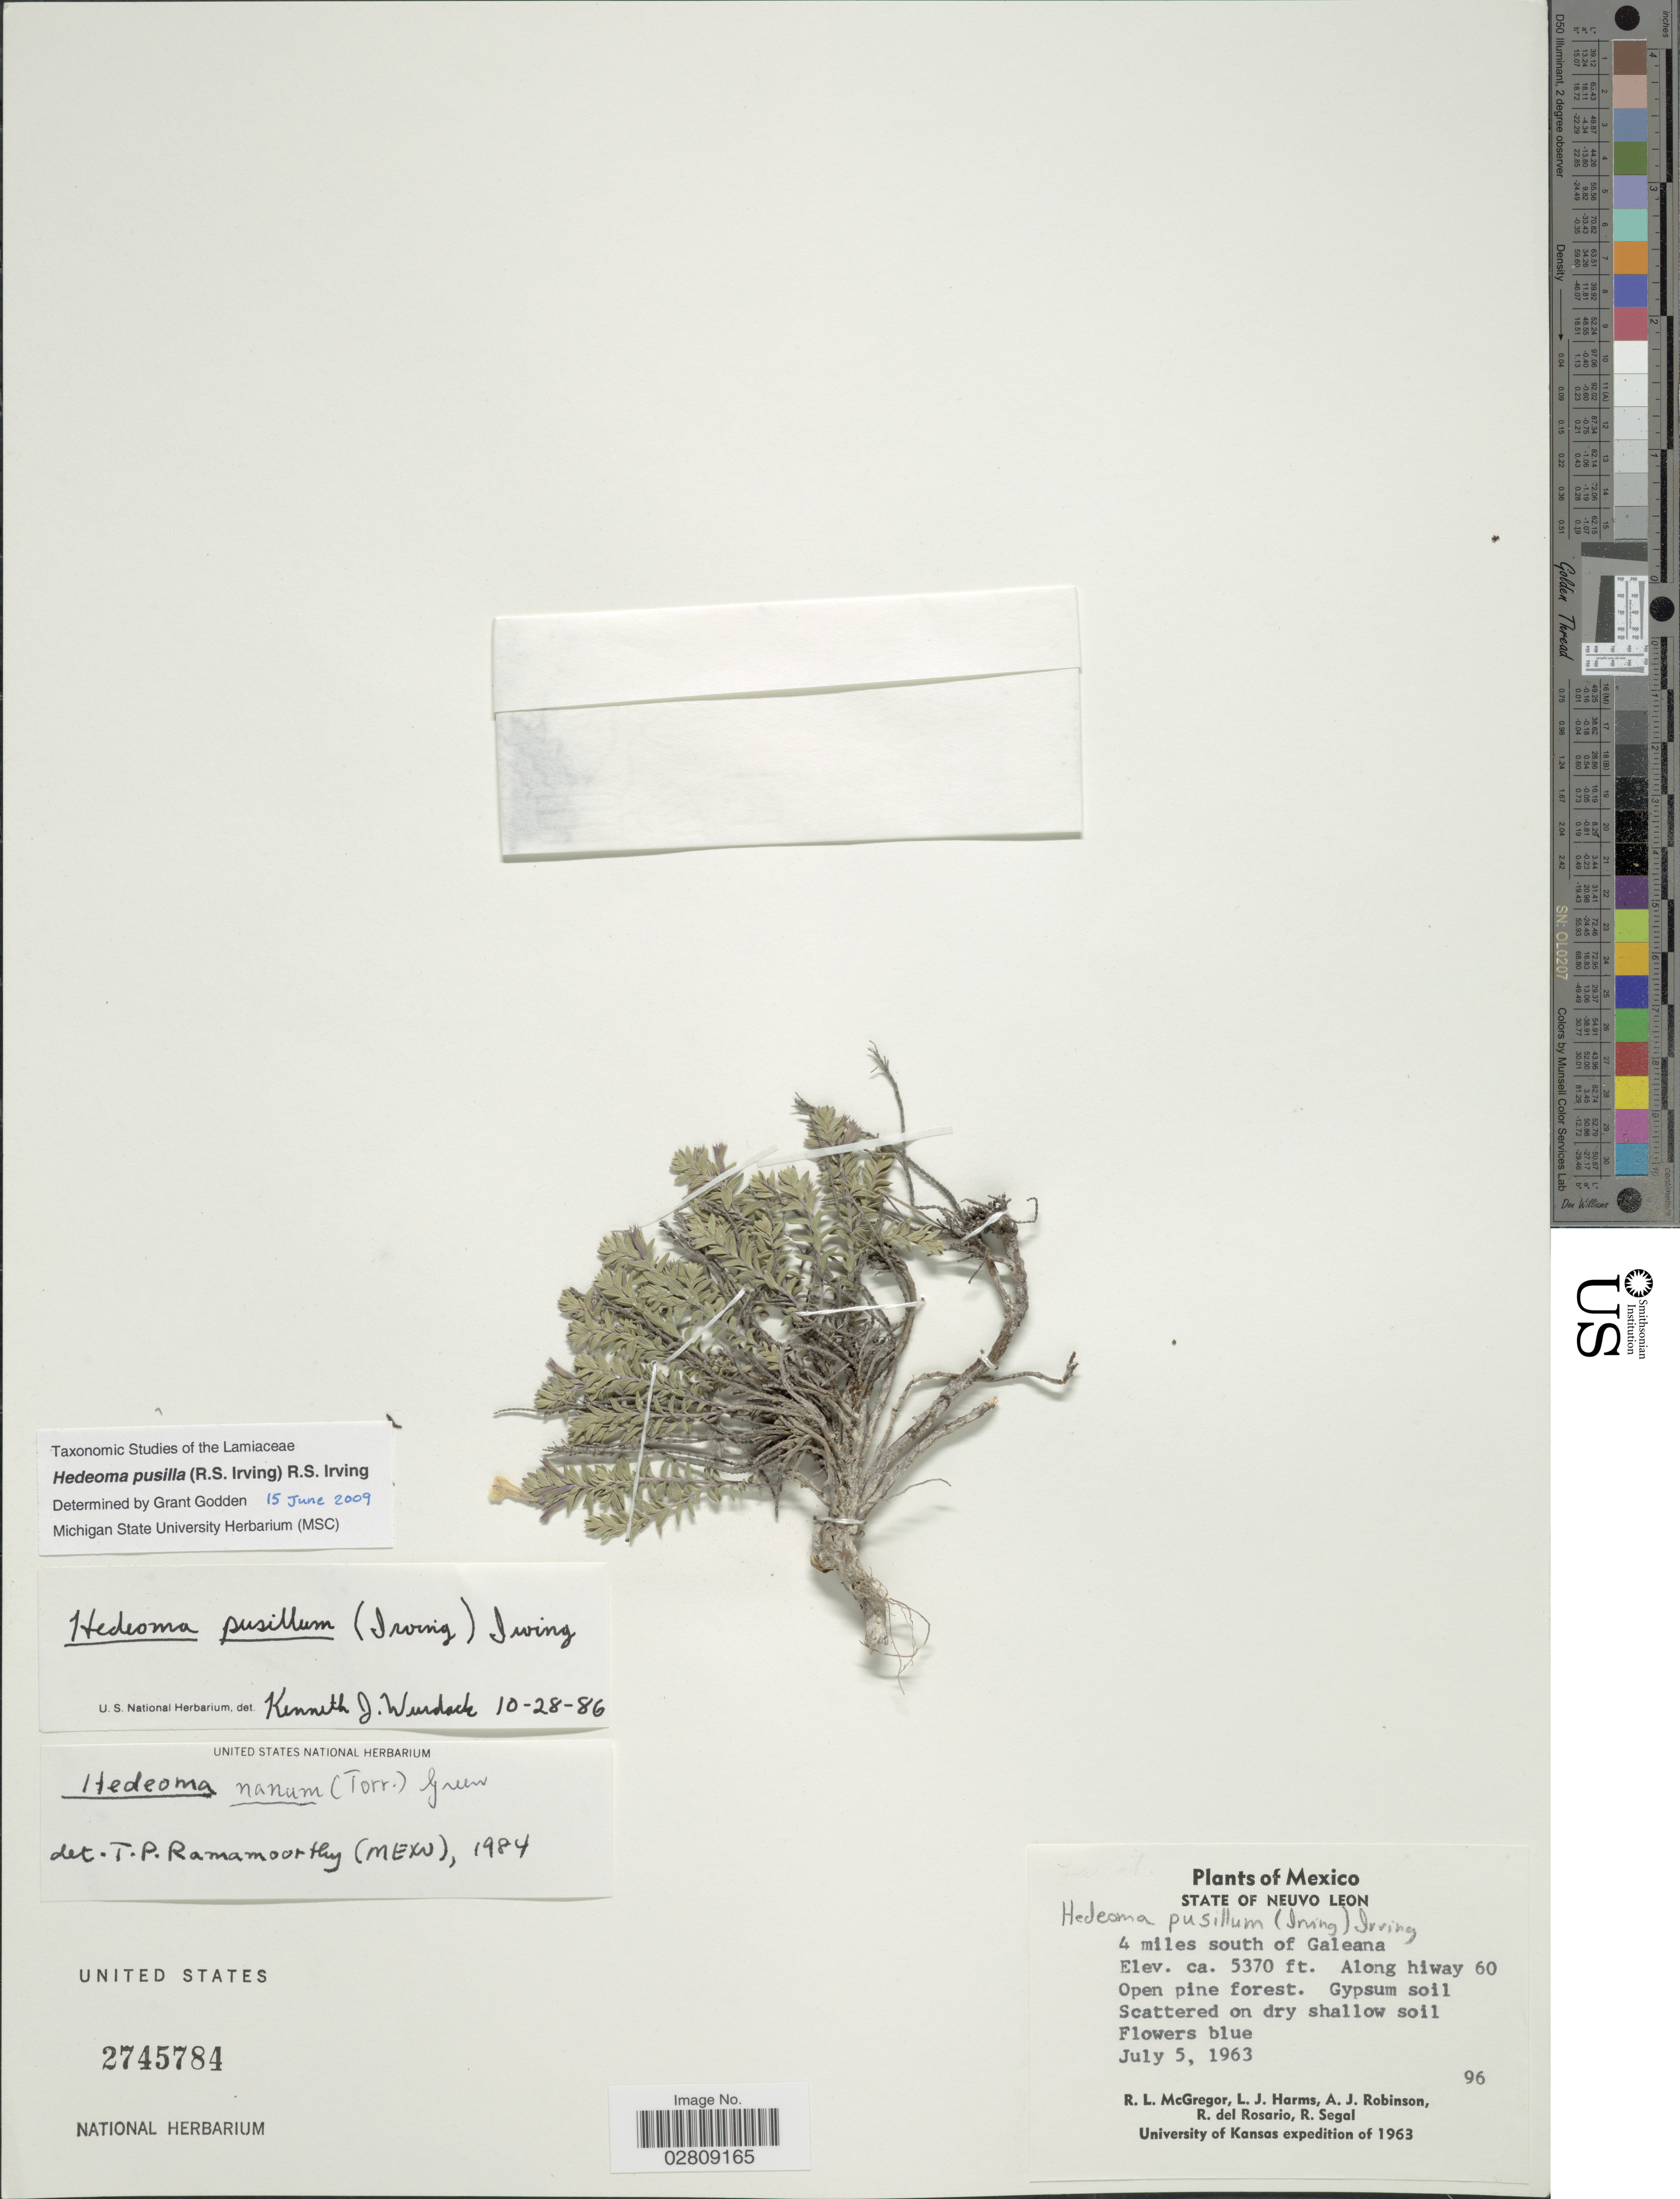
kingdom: Plantae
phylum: Tracheophyta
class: Magnoliopsida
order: Lamiales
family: Lamiaceae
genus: Hedeoma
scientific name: Hedeoma pusilla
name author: (R.S. Irving) R.S. Irving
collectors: R. McGregor, L. Harms, A. J. Robinson, R. del Rosario & R. Segal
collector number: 96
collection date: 1963-07-05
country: Mexico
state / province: Nuevo León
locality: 4 miles south of Galeana, Along hiway 60.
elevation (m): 1637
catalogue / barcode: US 2745784